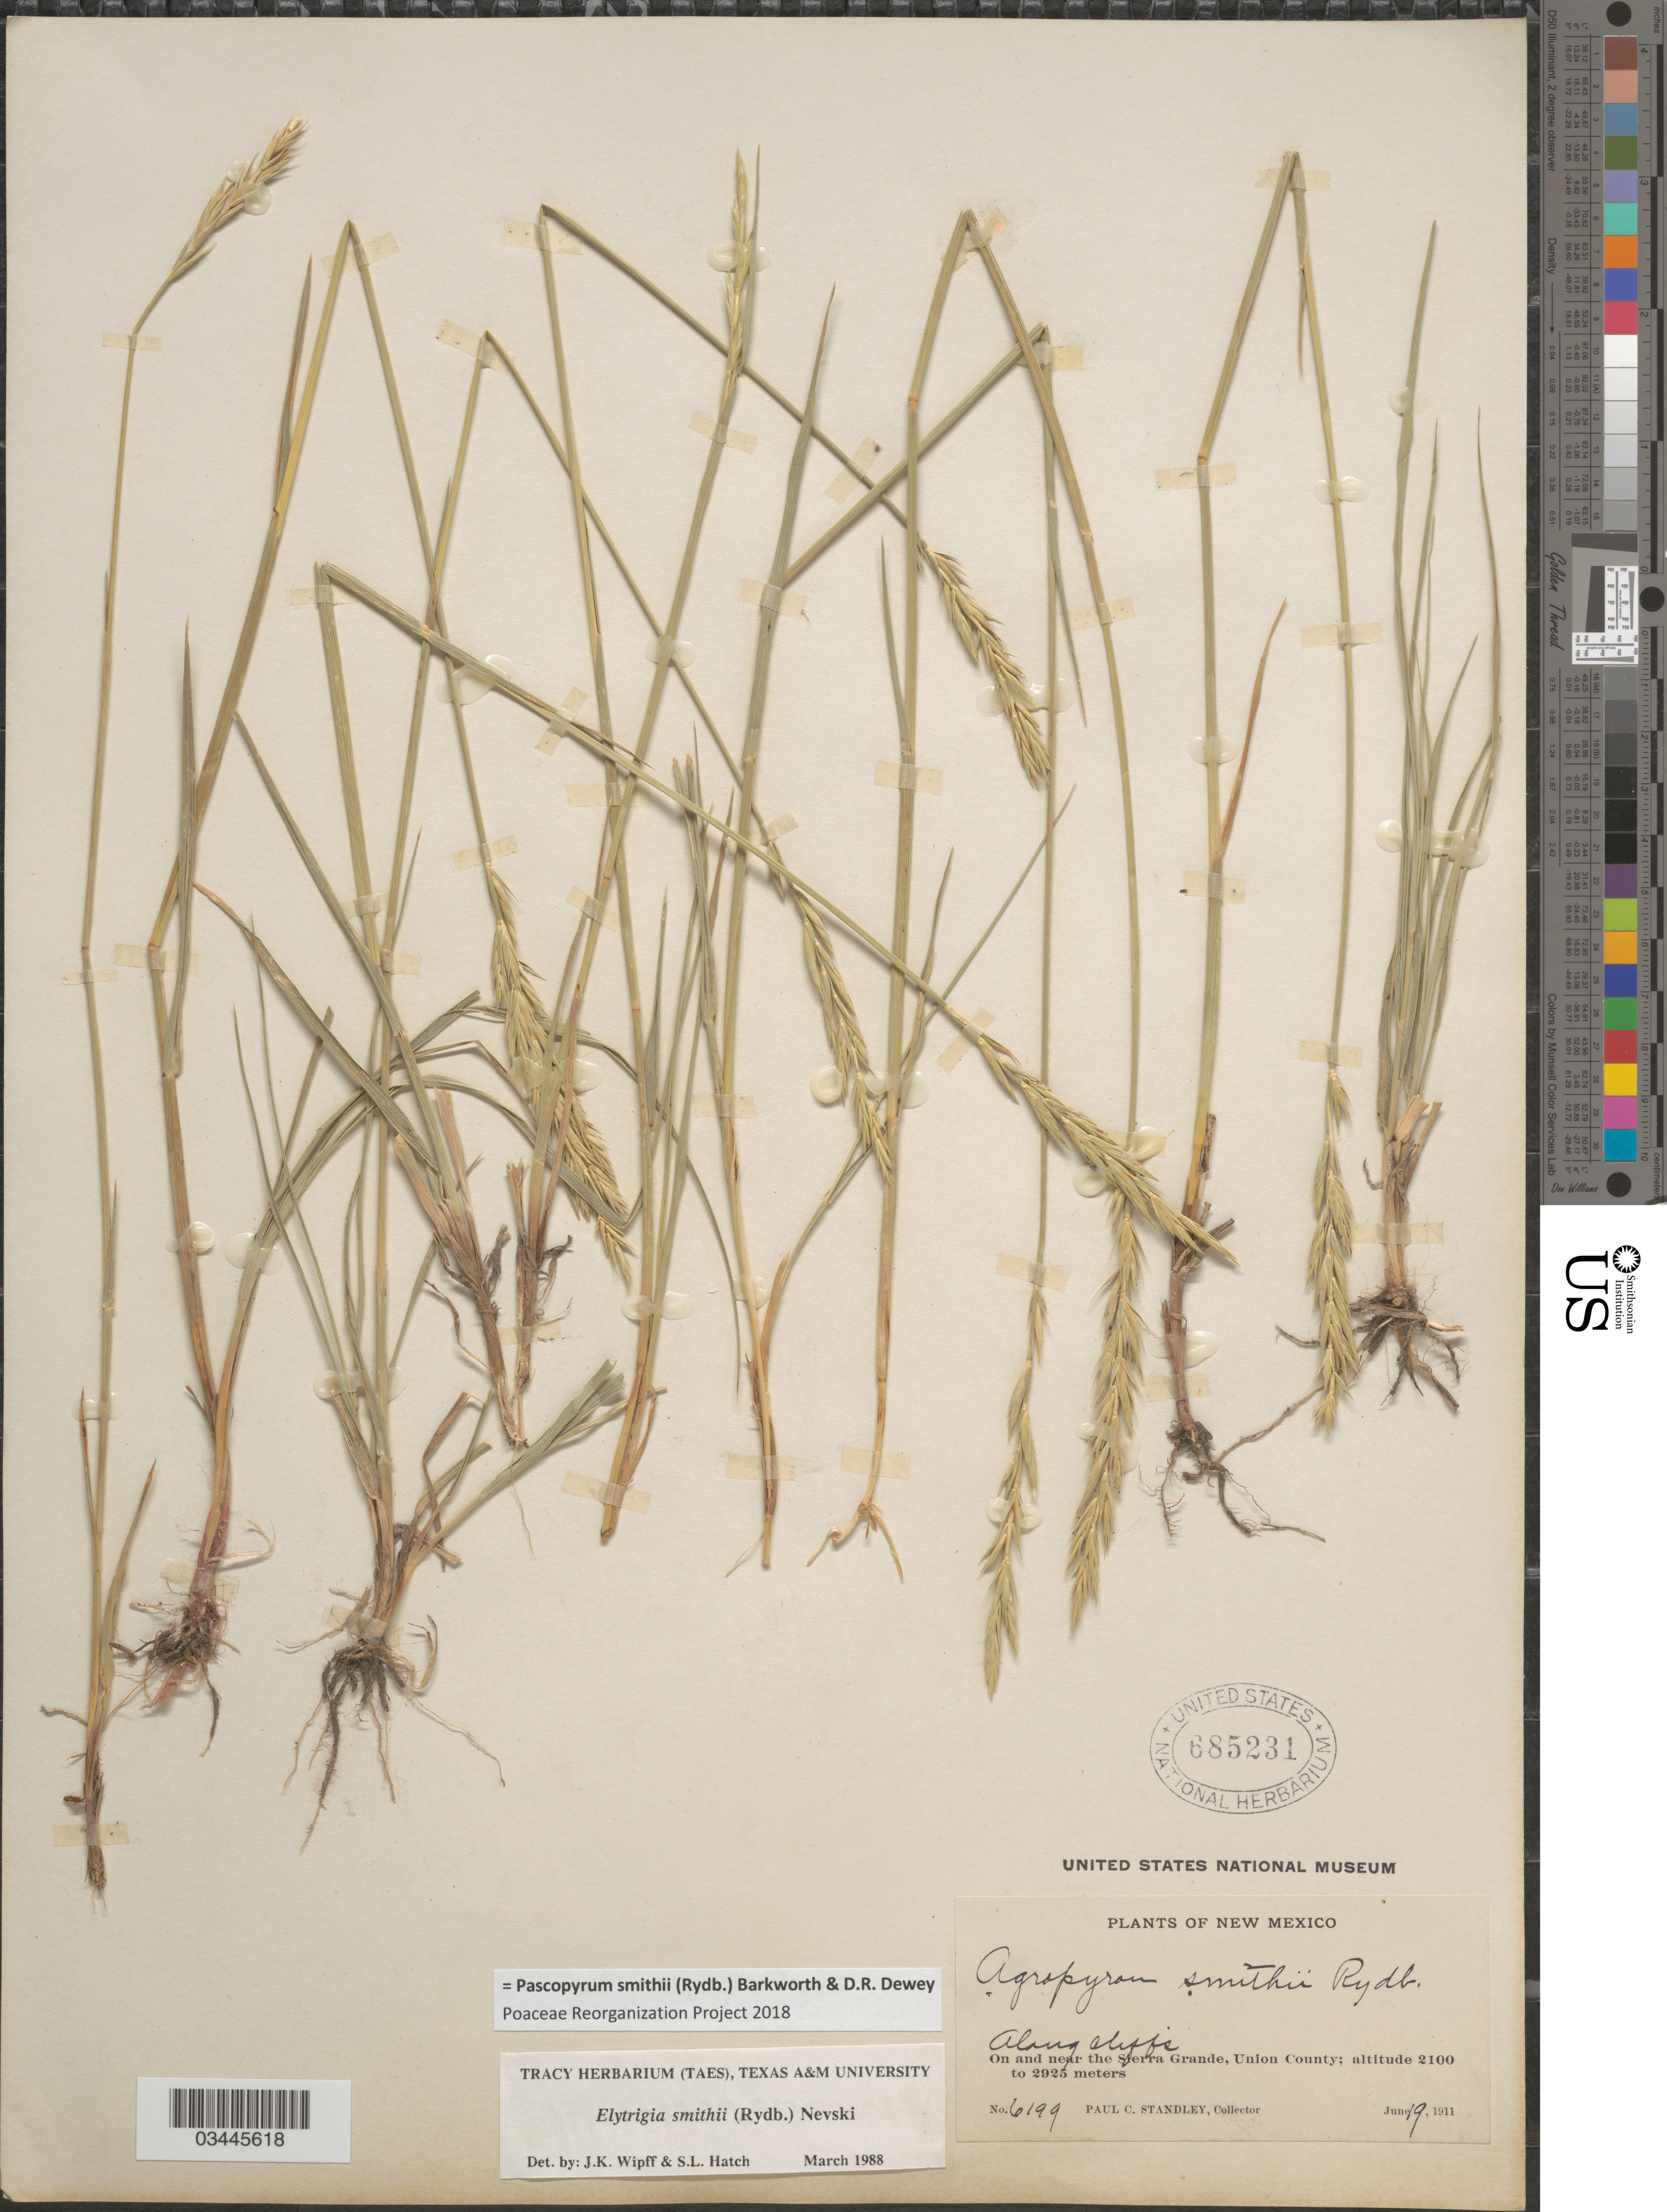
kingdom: Plantae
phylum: Tracheophyta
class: Liliopsida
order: Poales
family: Poaceae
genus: Pascopyrum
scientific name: Pascopyrum smithii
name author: (Rydb.) Barkworth & Dewey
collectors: P. C. Standley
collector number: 6199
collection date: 1911-06-19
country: United States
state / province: New Mexico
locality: On and near the Sierra Grande, Union County.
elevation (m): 2100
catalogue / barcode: US 685231